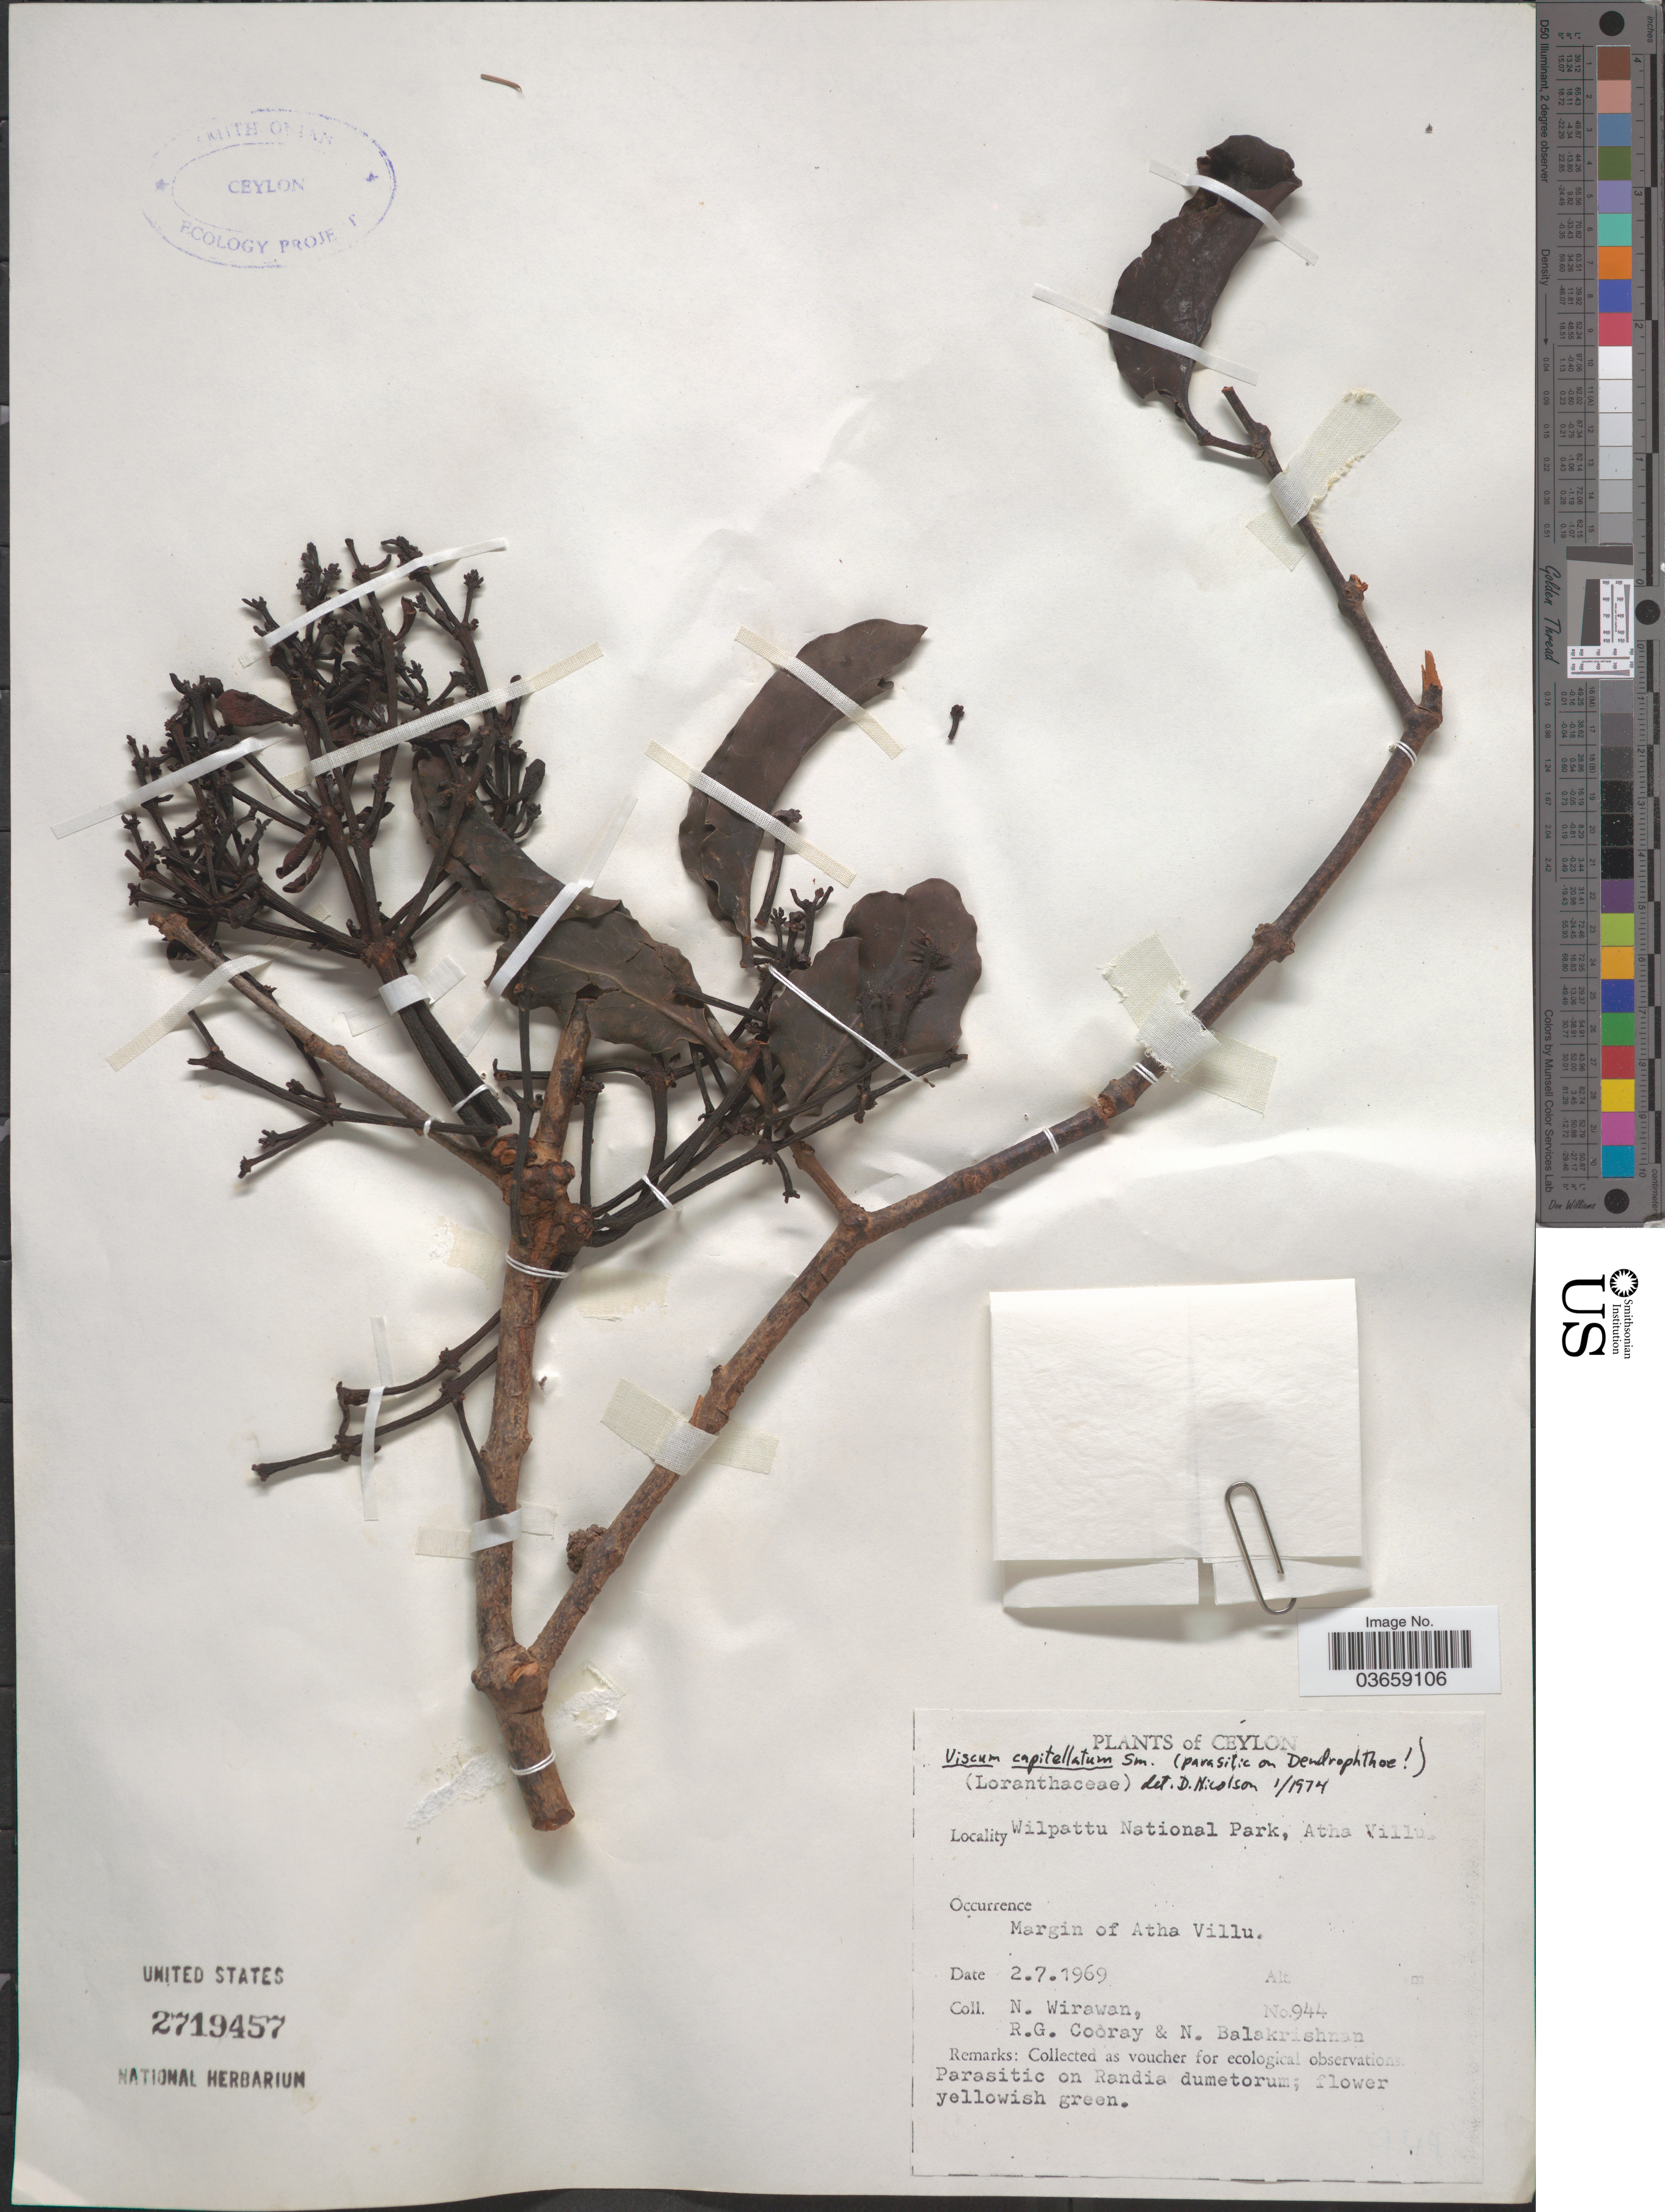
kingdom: Plantae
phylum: Tracheophyta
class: Magnoliopsida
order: Santalales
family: Viscaceae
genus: Viscum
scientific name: Viscum capitellatum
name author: Sm.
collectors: N. Wirawan, R. Cooray & N. Balakrishnan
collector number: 944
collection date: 1969-07-02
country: Sri Lanka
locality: Ceylon. Wilpattu National Park, Atha Villu. Margin of Atha Villu.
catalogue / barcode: US 2719457